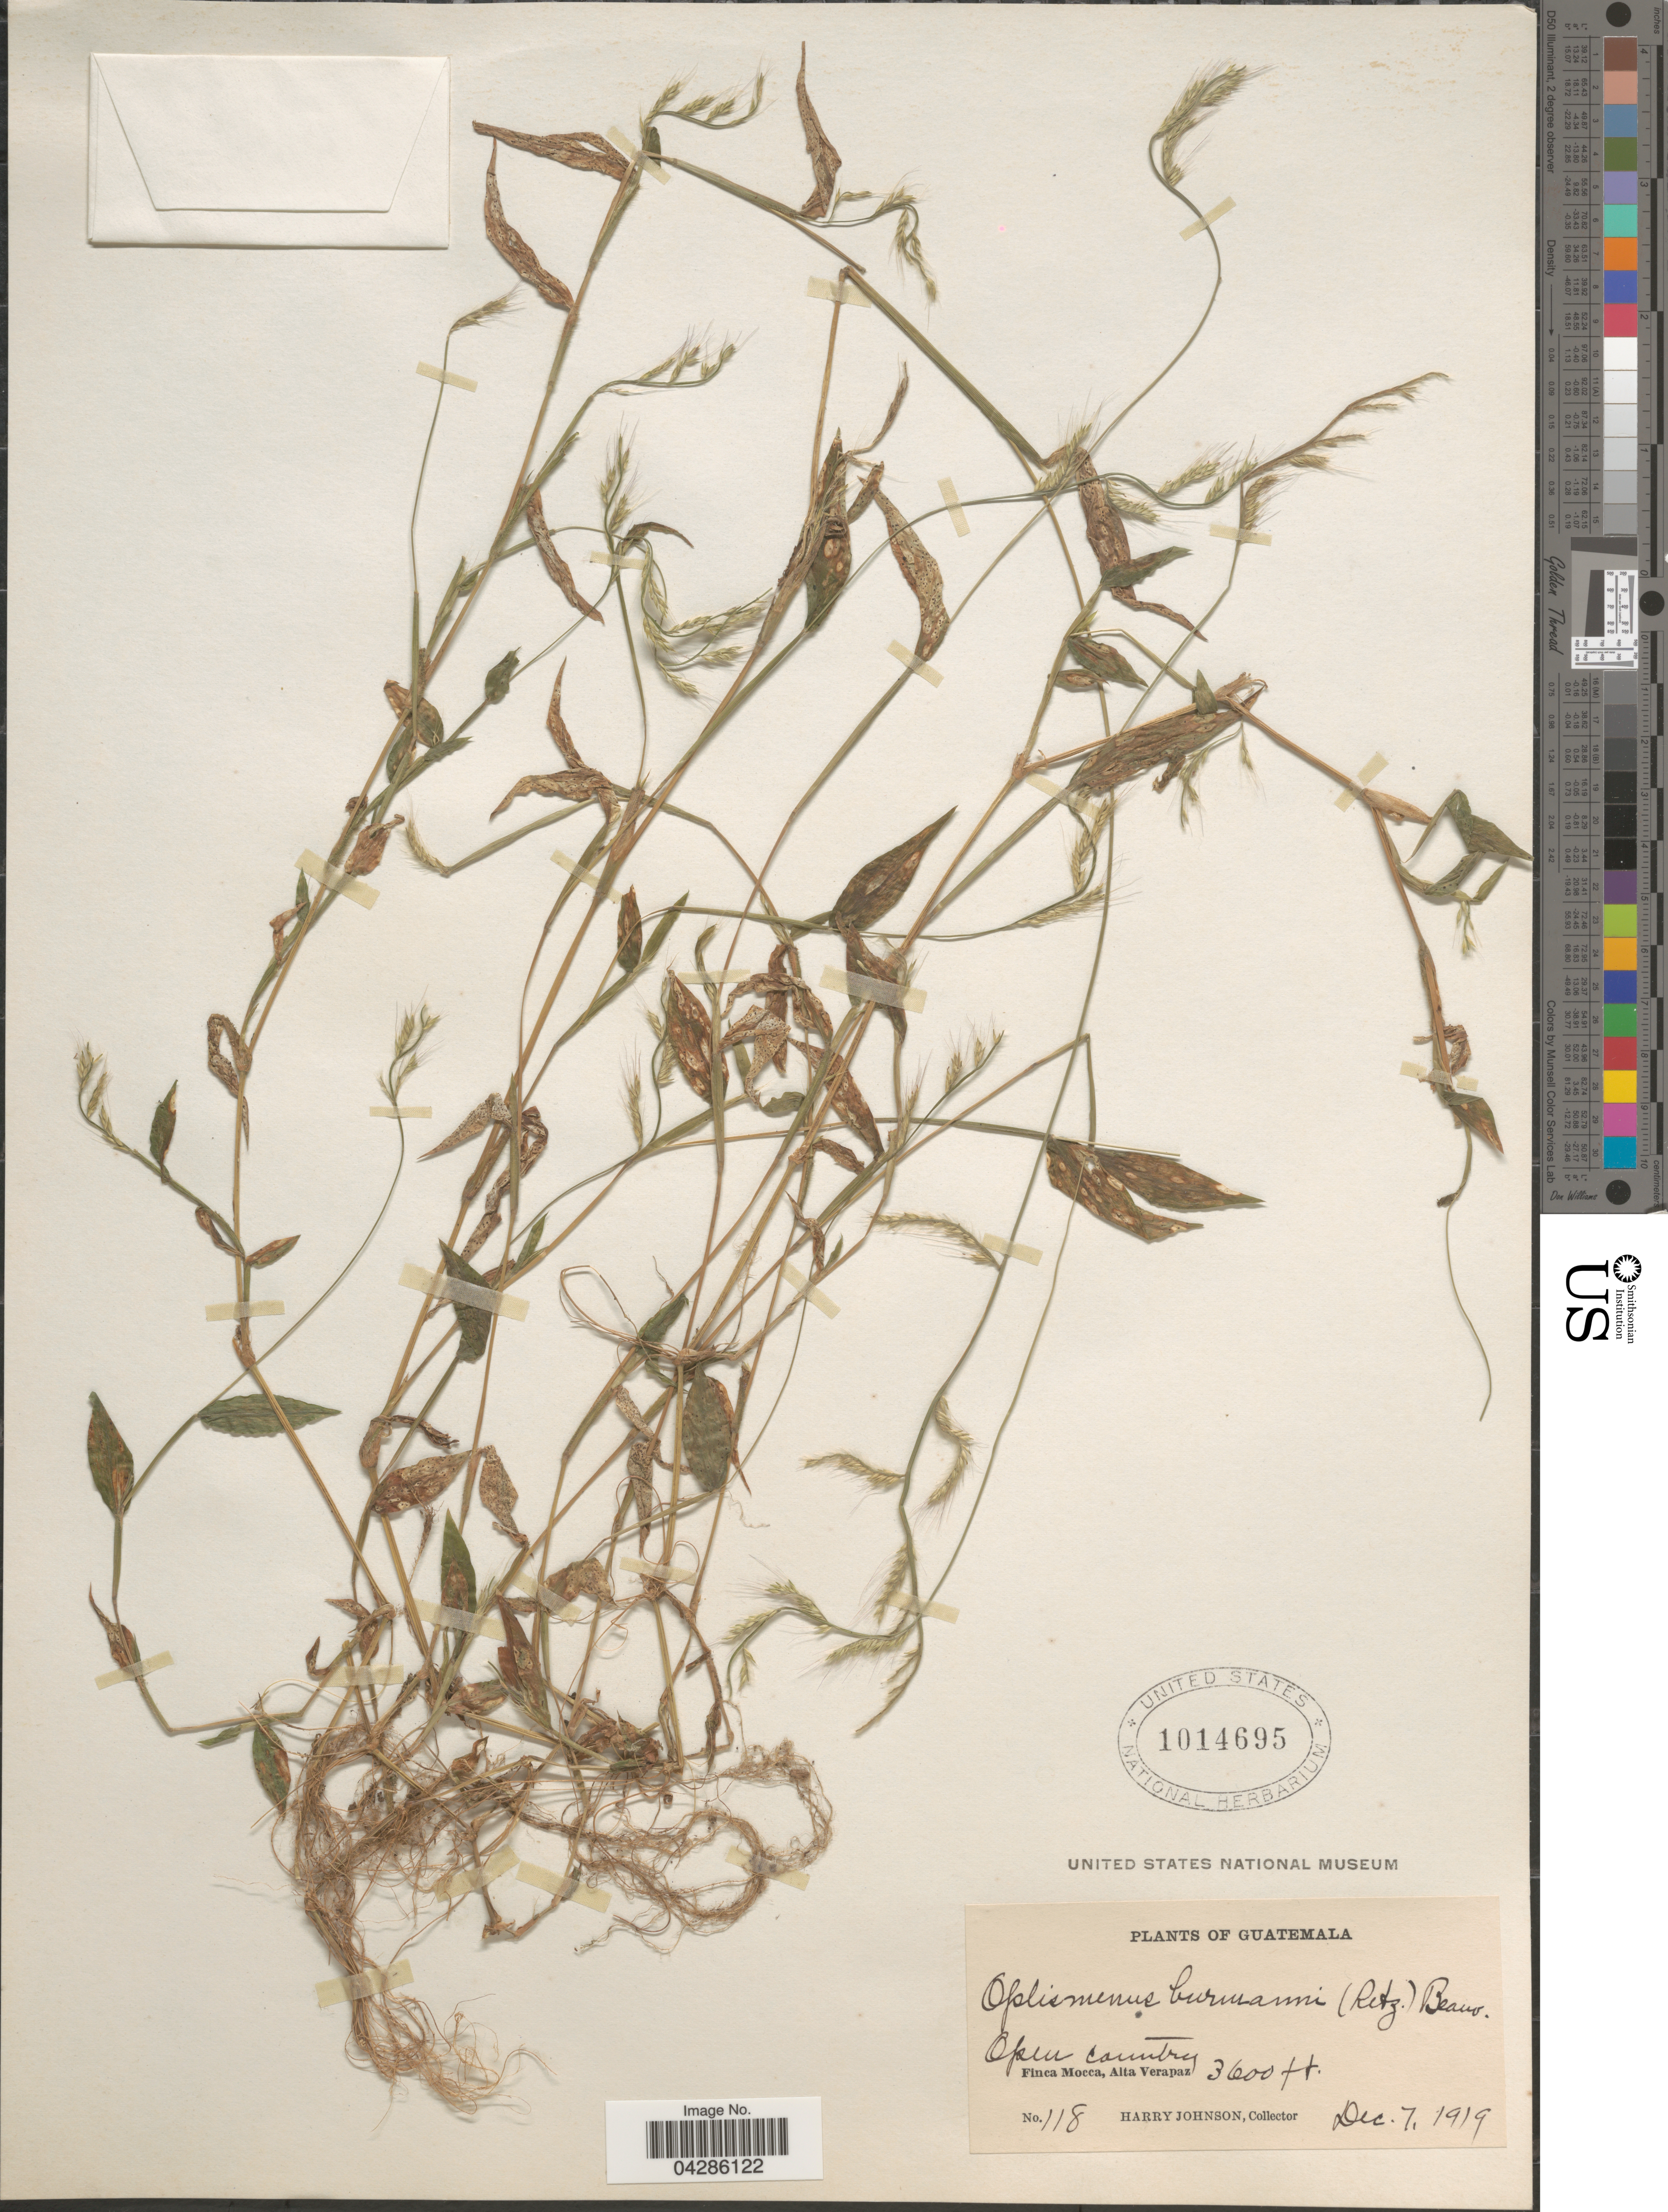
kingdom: Plantae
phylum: Tracheophyta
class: Liliopsida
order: Poales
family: Poaceae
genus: Oplismenus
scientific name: Oplismenus burmannii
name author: (Retz.) P. Beauv.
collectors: H. Johnson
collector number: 118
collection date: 1919-12-07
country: Guatemala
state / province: Alta Verapaz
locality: Open country. Finca Mocca.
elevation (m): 1097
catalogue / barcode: US 1014695